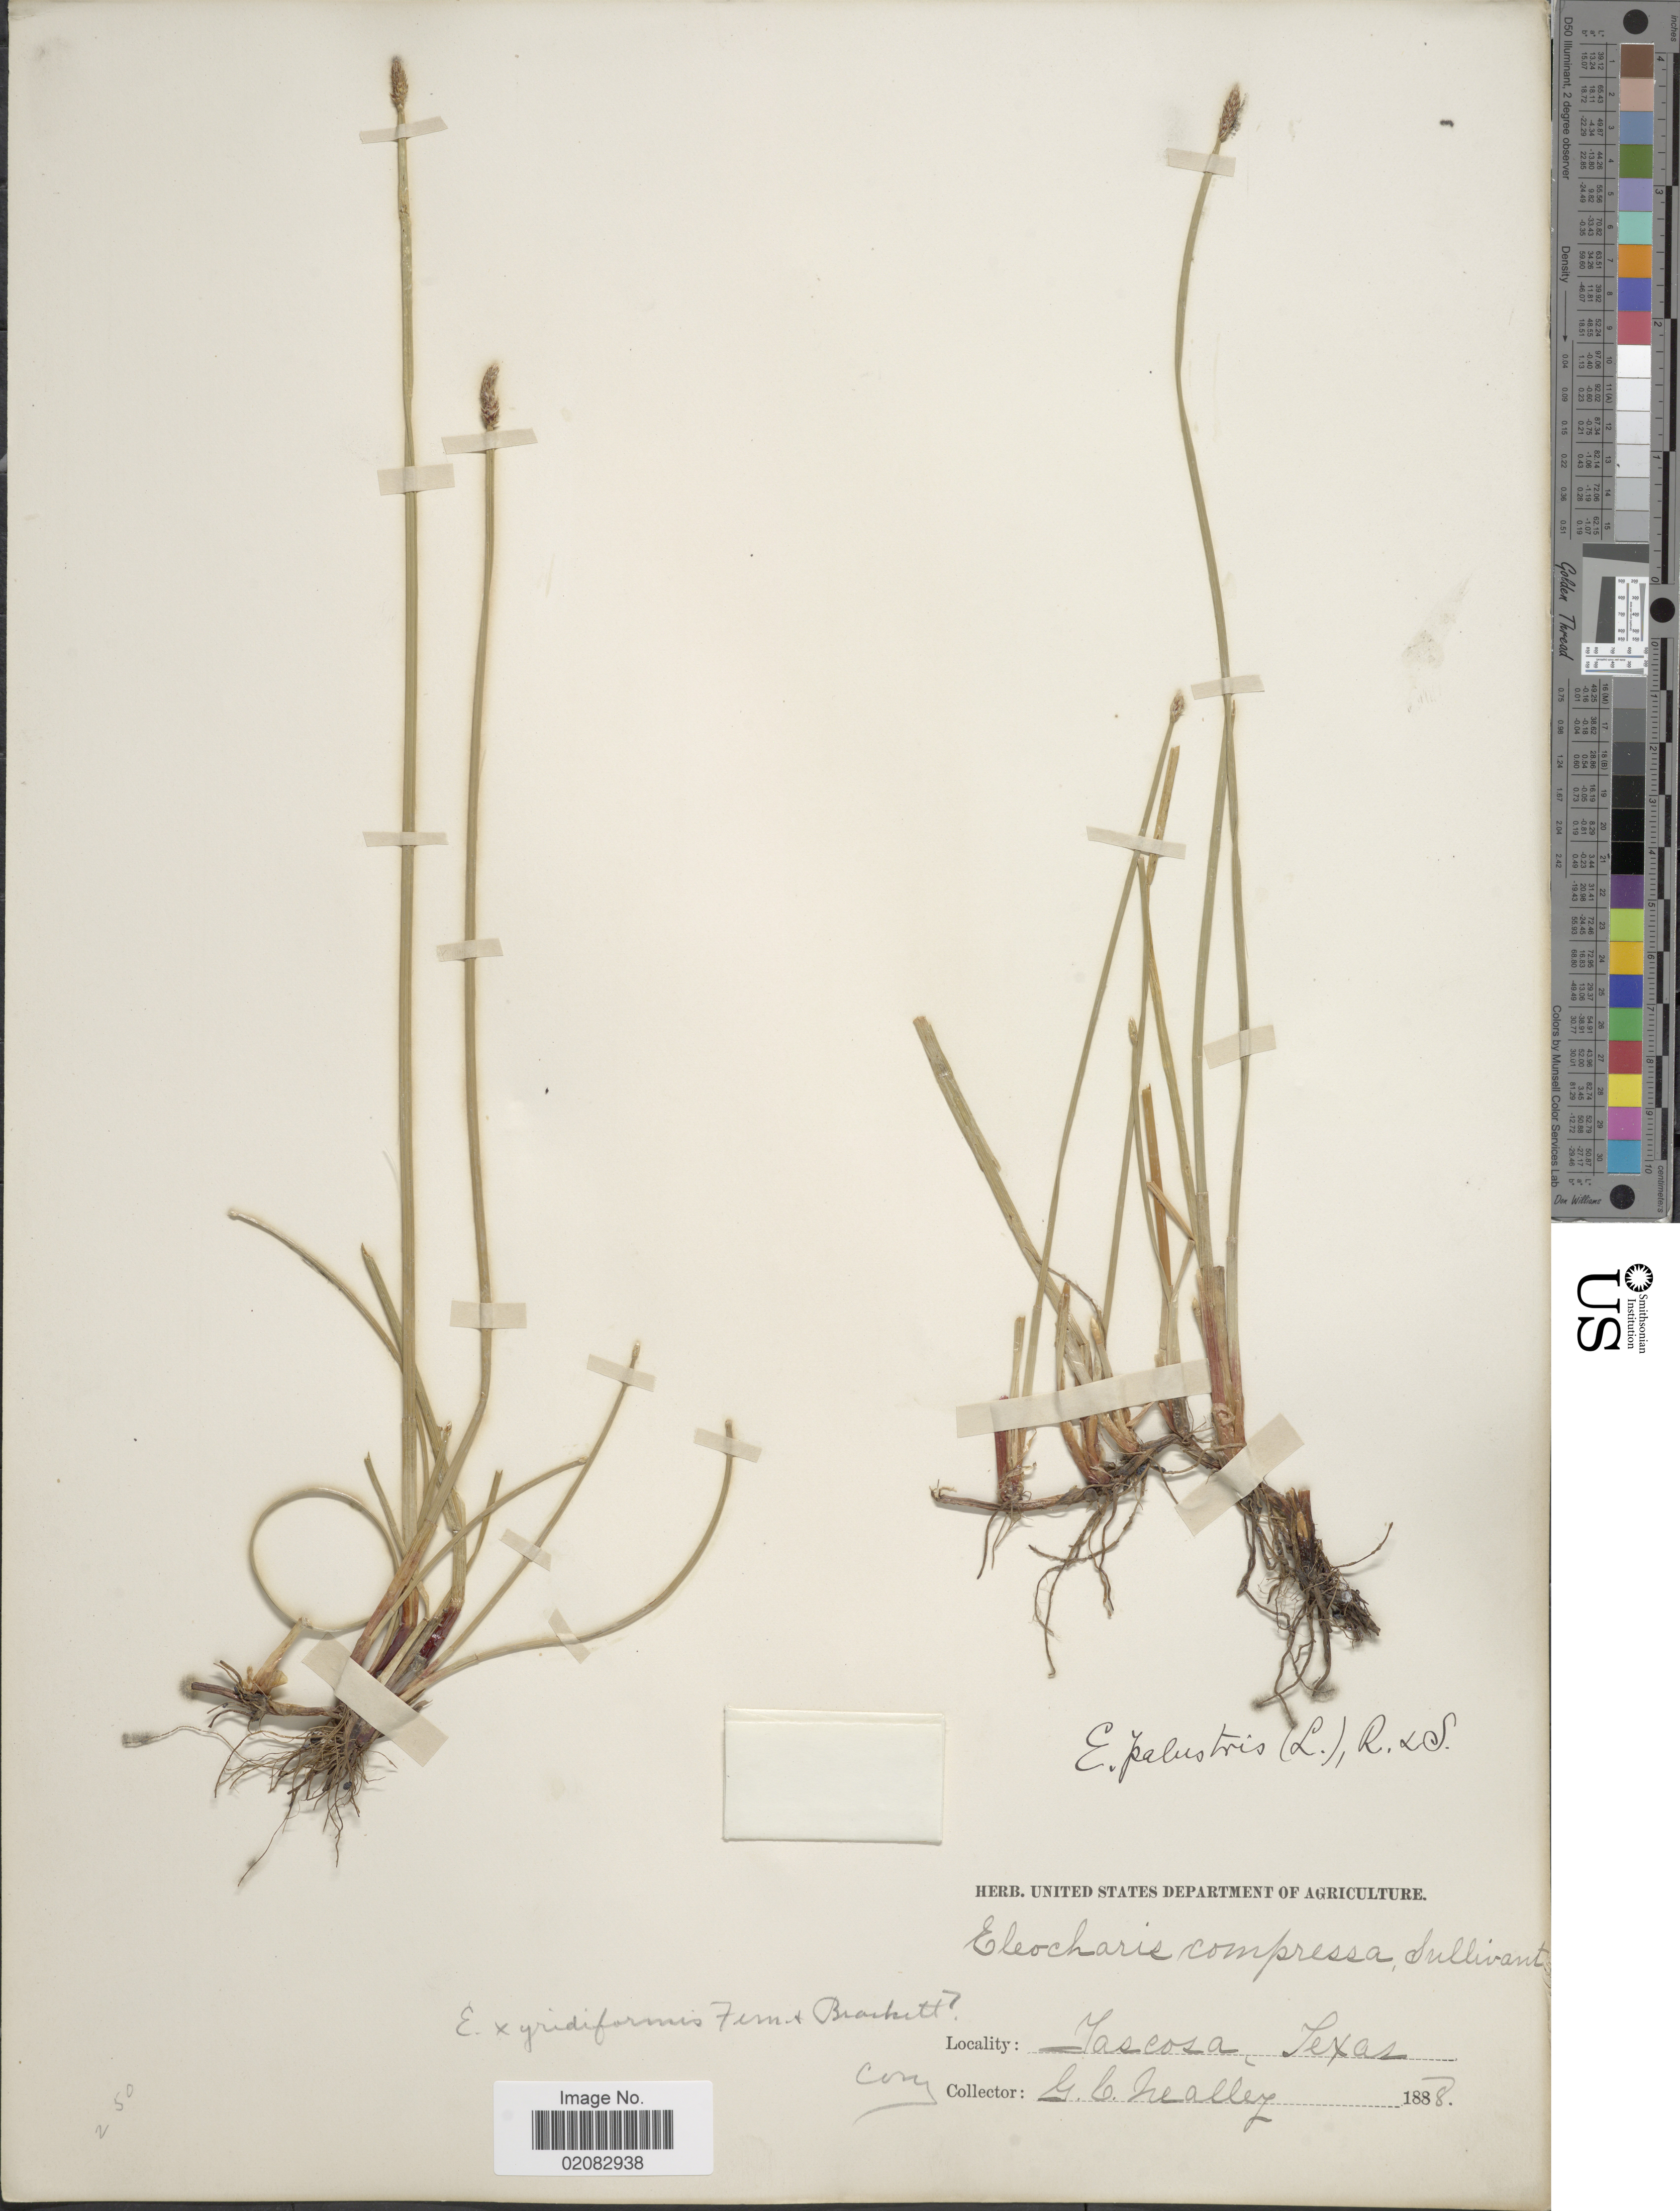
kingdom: Plantae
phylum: Tracheophyta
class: Liliopsida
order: Poales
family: Cyperaceae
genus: Eleocharis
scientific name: Eleocharis macrostachya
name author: Britton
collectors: G. C. Nealley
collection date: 1888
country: United States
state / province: Texas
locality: Jascosa